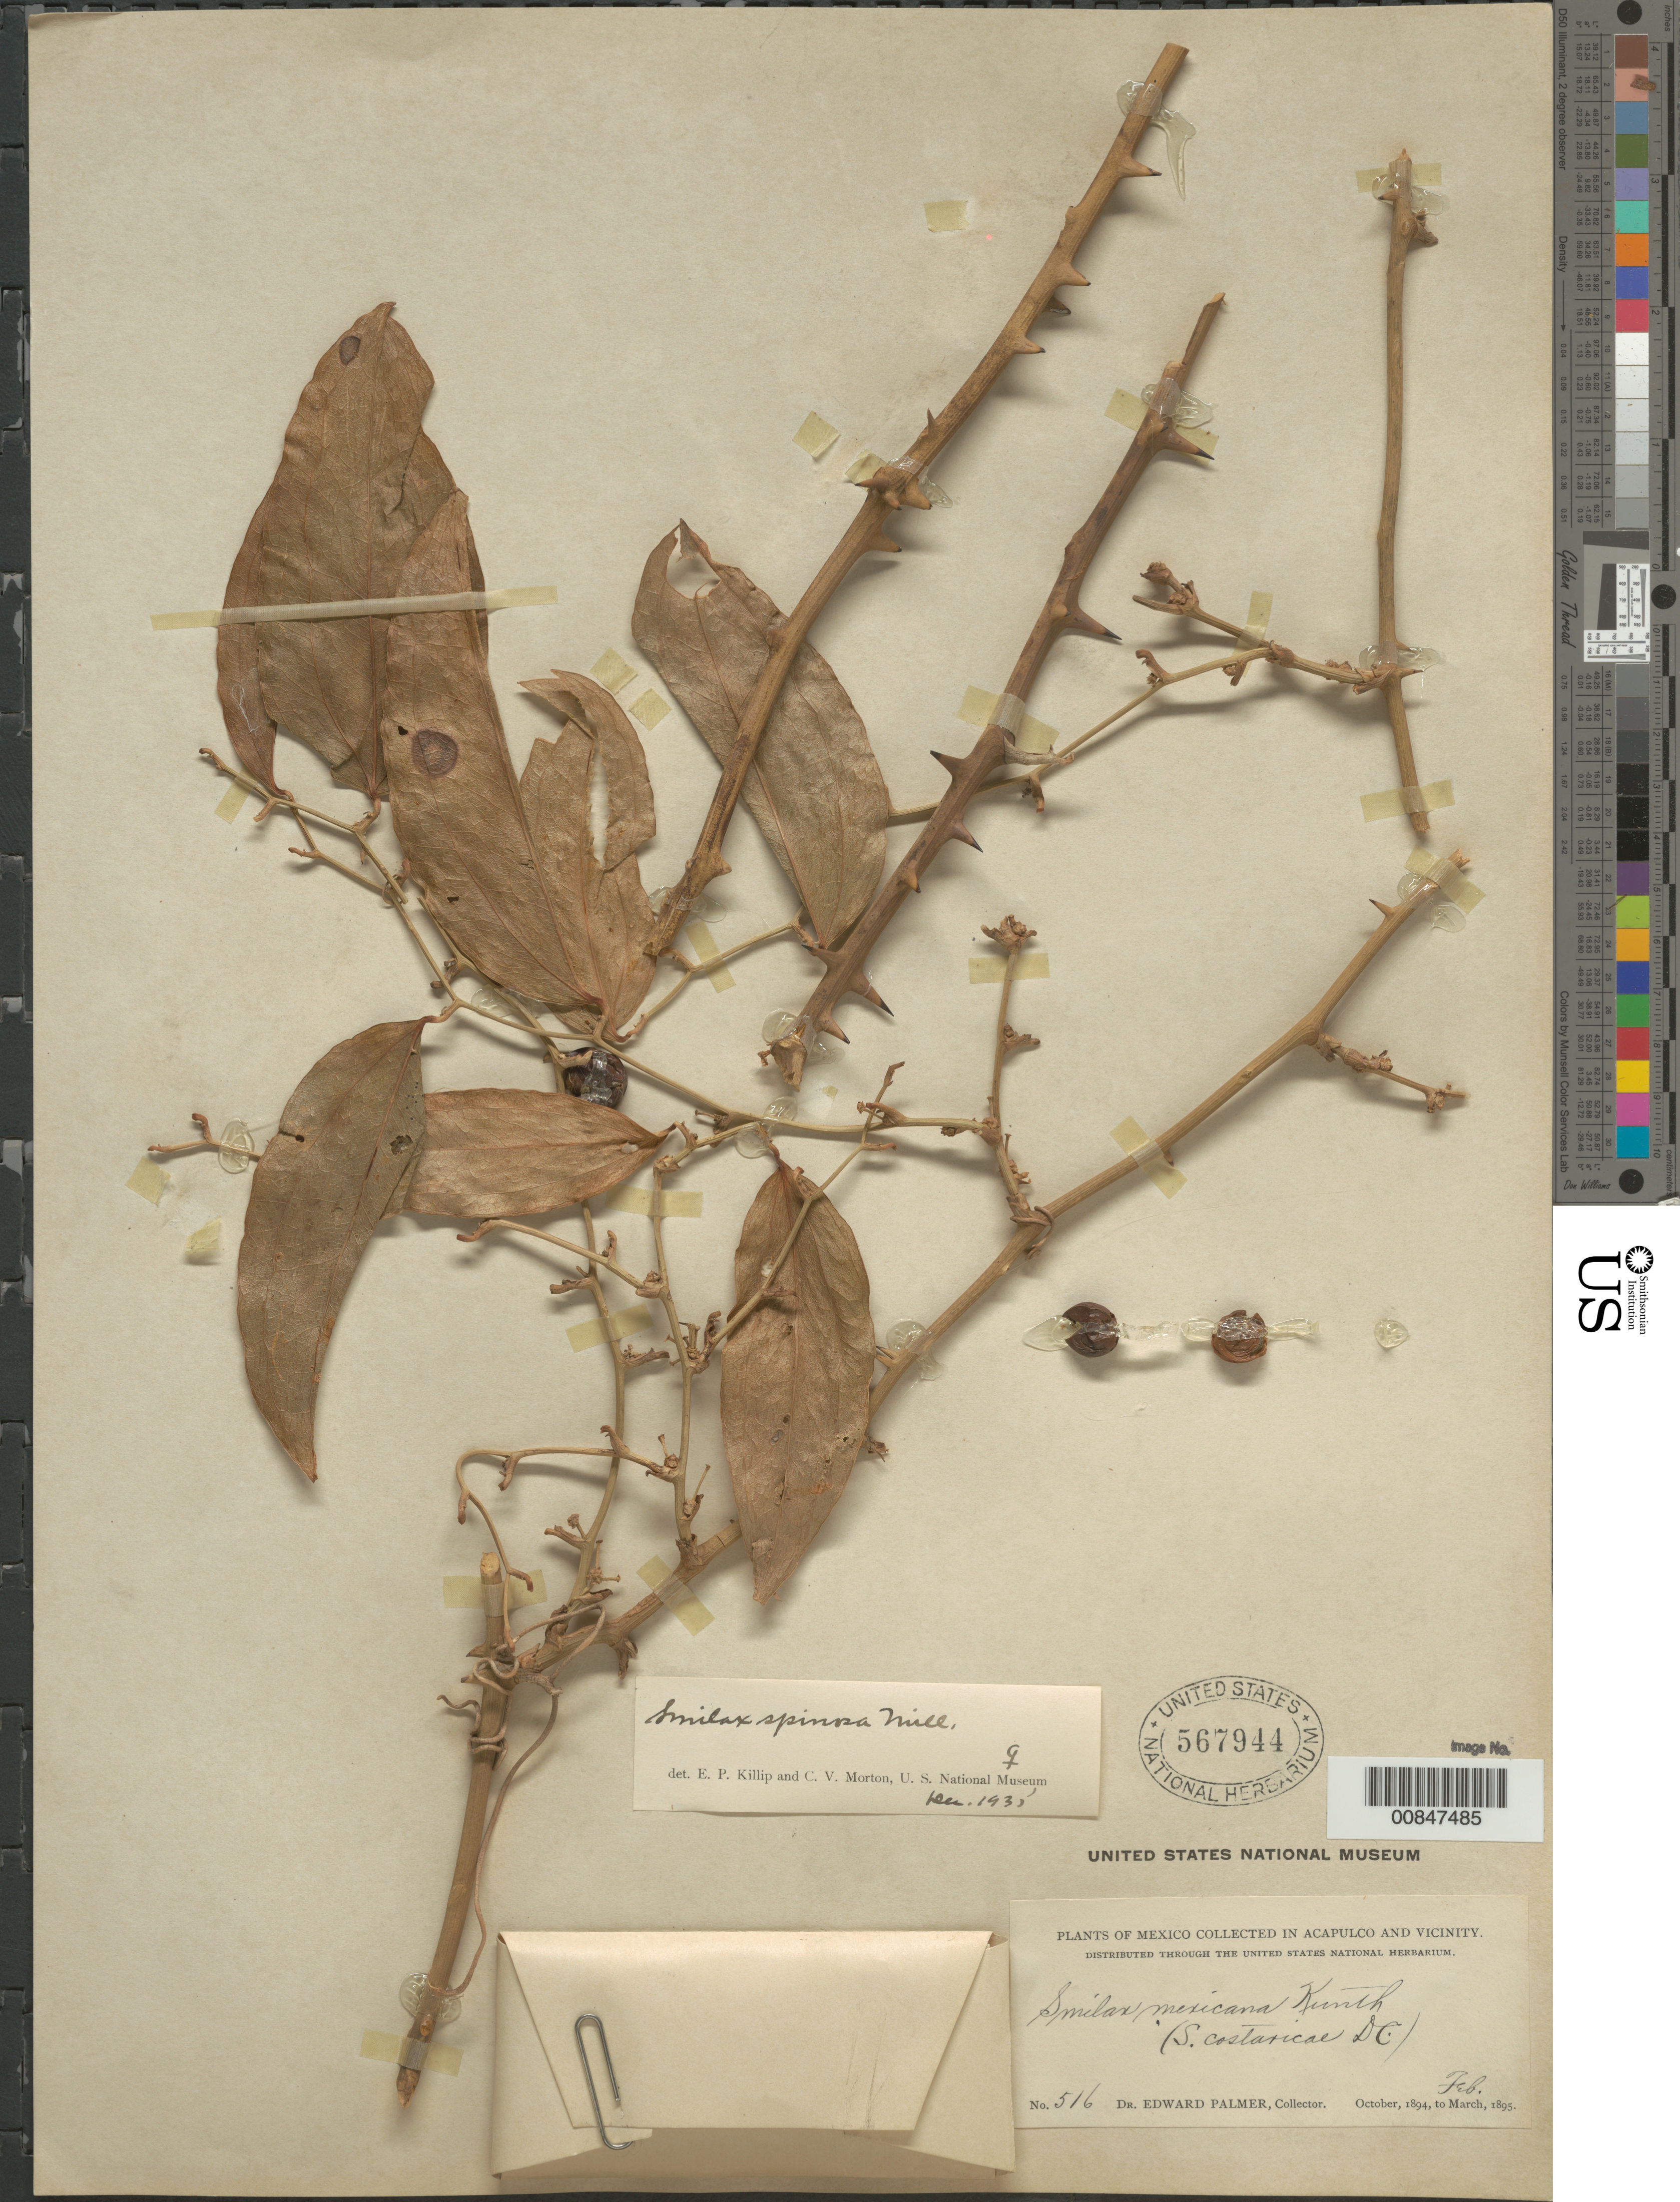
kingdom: Plantae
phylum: Tracheophyta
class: Liliopsida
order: Liliales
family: Smilacaceae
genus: Smilax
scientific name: Smilax spinosa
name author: Mill.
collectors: E. Palmer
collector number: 516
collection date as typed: Feb 1895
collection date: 1895-02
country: Mexico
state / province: Guerrero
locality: Acapulco, Guerrero and vicinity.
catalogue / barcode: US 567944